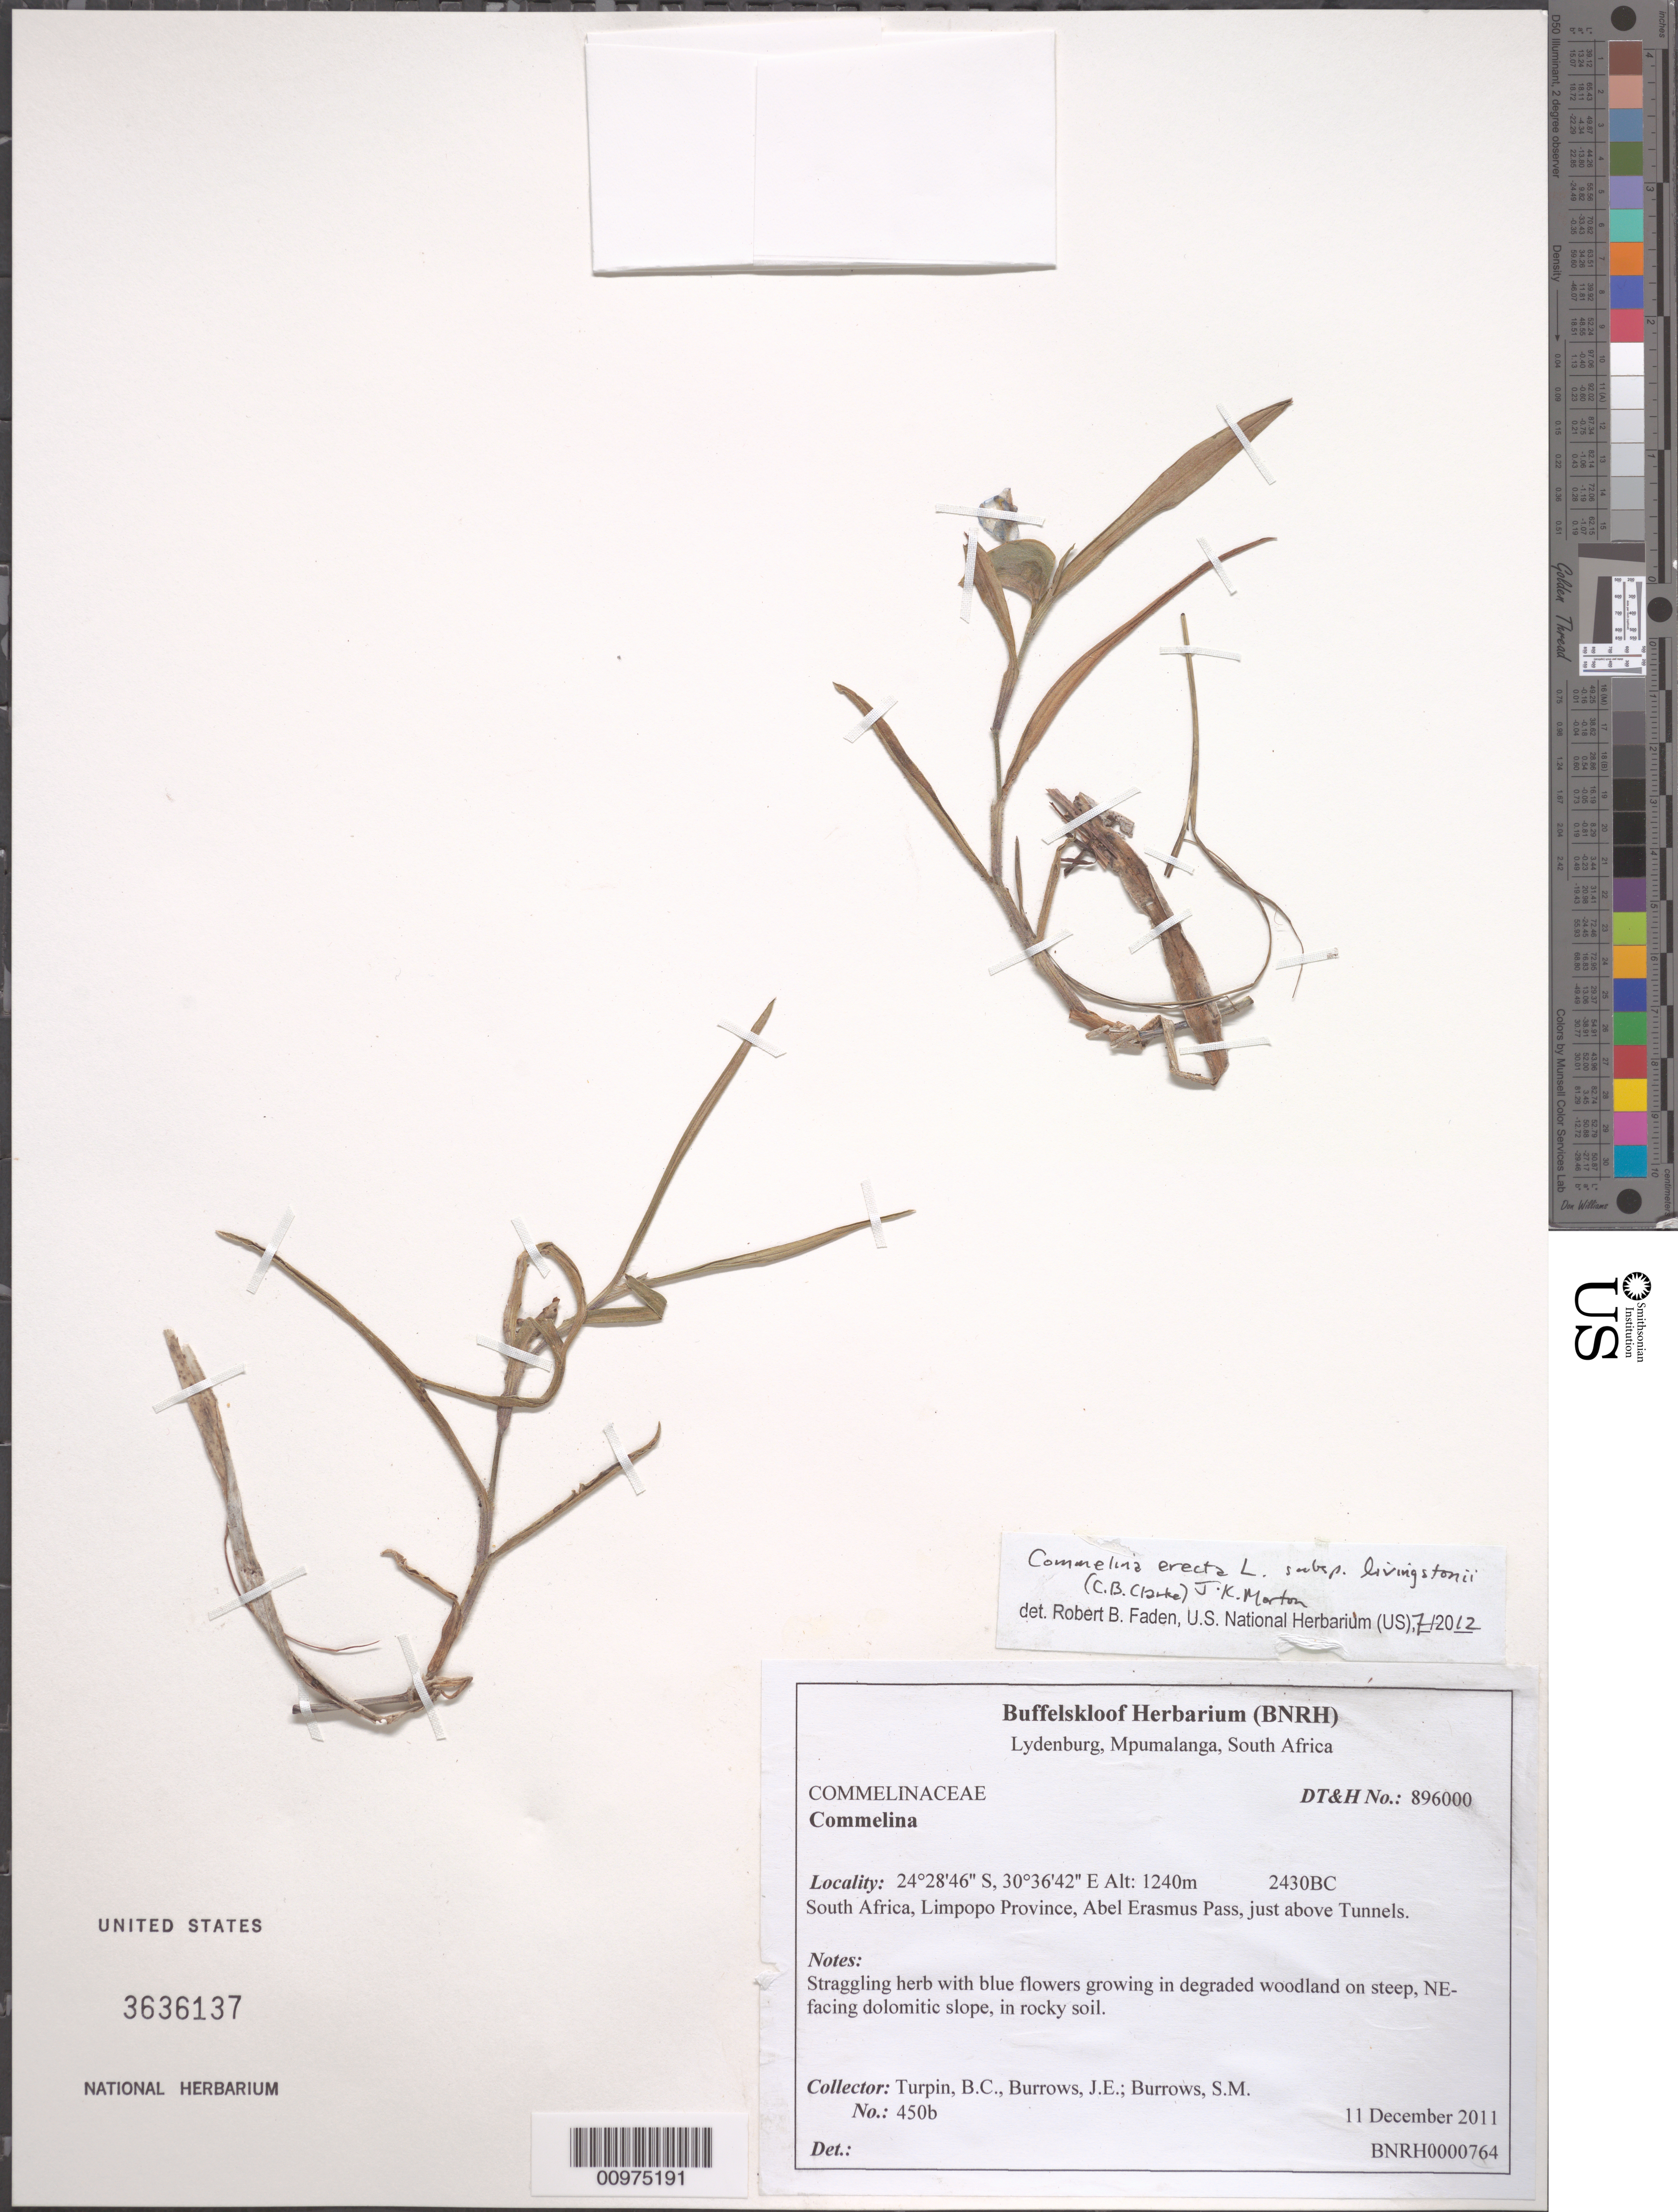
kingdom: Plantae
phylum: Tracheophyta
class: Liliopsida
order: Commelinales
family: Commelinaceae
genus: Commelina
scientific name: Commelina erecta subsp. livingstonii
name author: (C.B. Clarke) J.K. Morton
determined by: Faden, Robert B., (US), Smithsonian Institution - National Museum of Natural History (UNITED STATES)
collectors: B. C. Turpin et al.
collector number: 450b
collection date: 2011-12-11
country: South Africa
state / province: Limpopo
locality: Abel Erasmus Pass, just above Tunnels.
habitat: growing in degraded woodland on steep, NE-facing dolomitic slope, in rocky soil.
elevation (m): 1240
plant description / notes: DT&H No.: 896000 2430BC. BNRH0000764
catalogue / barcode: US 3636137